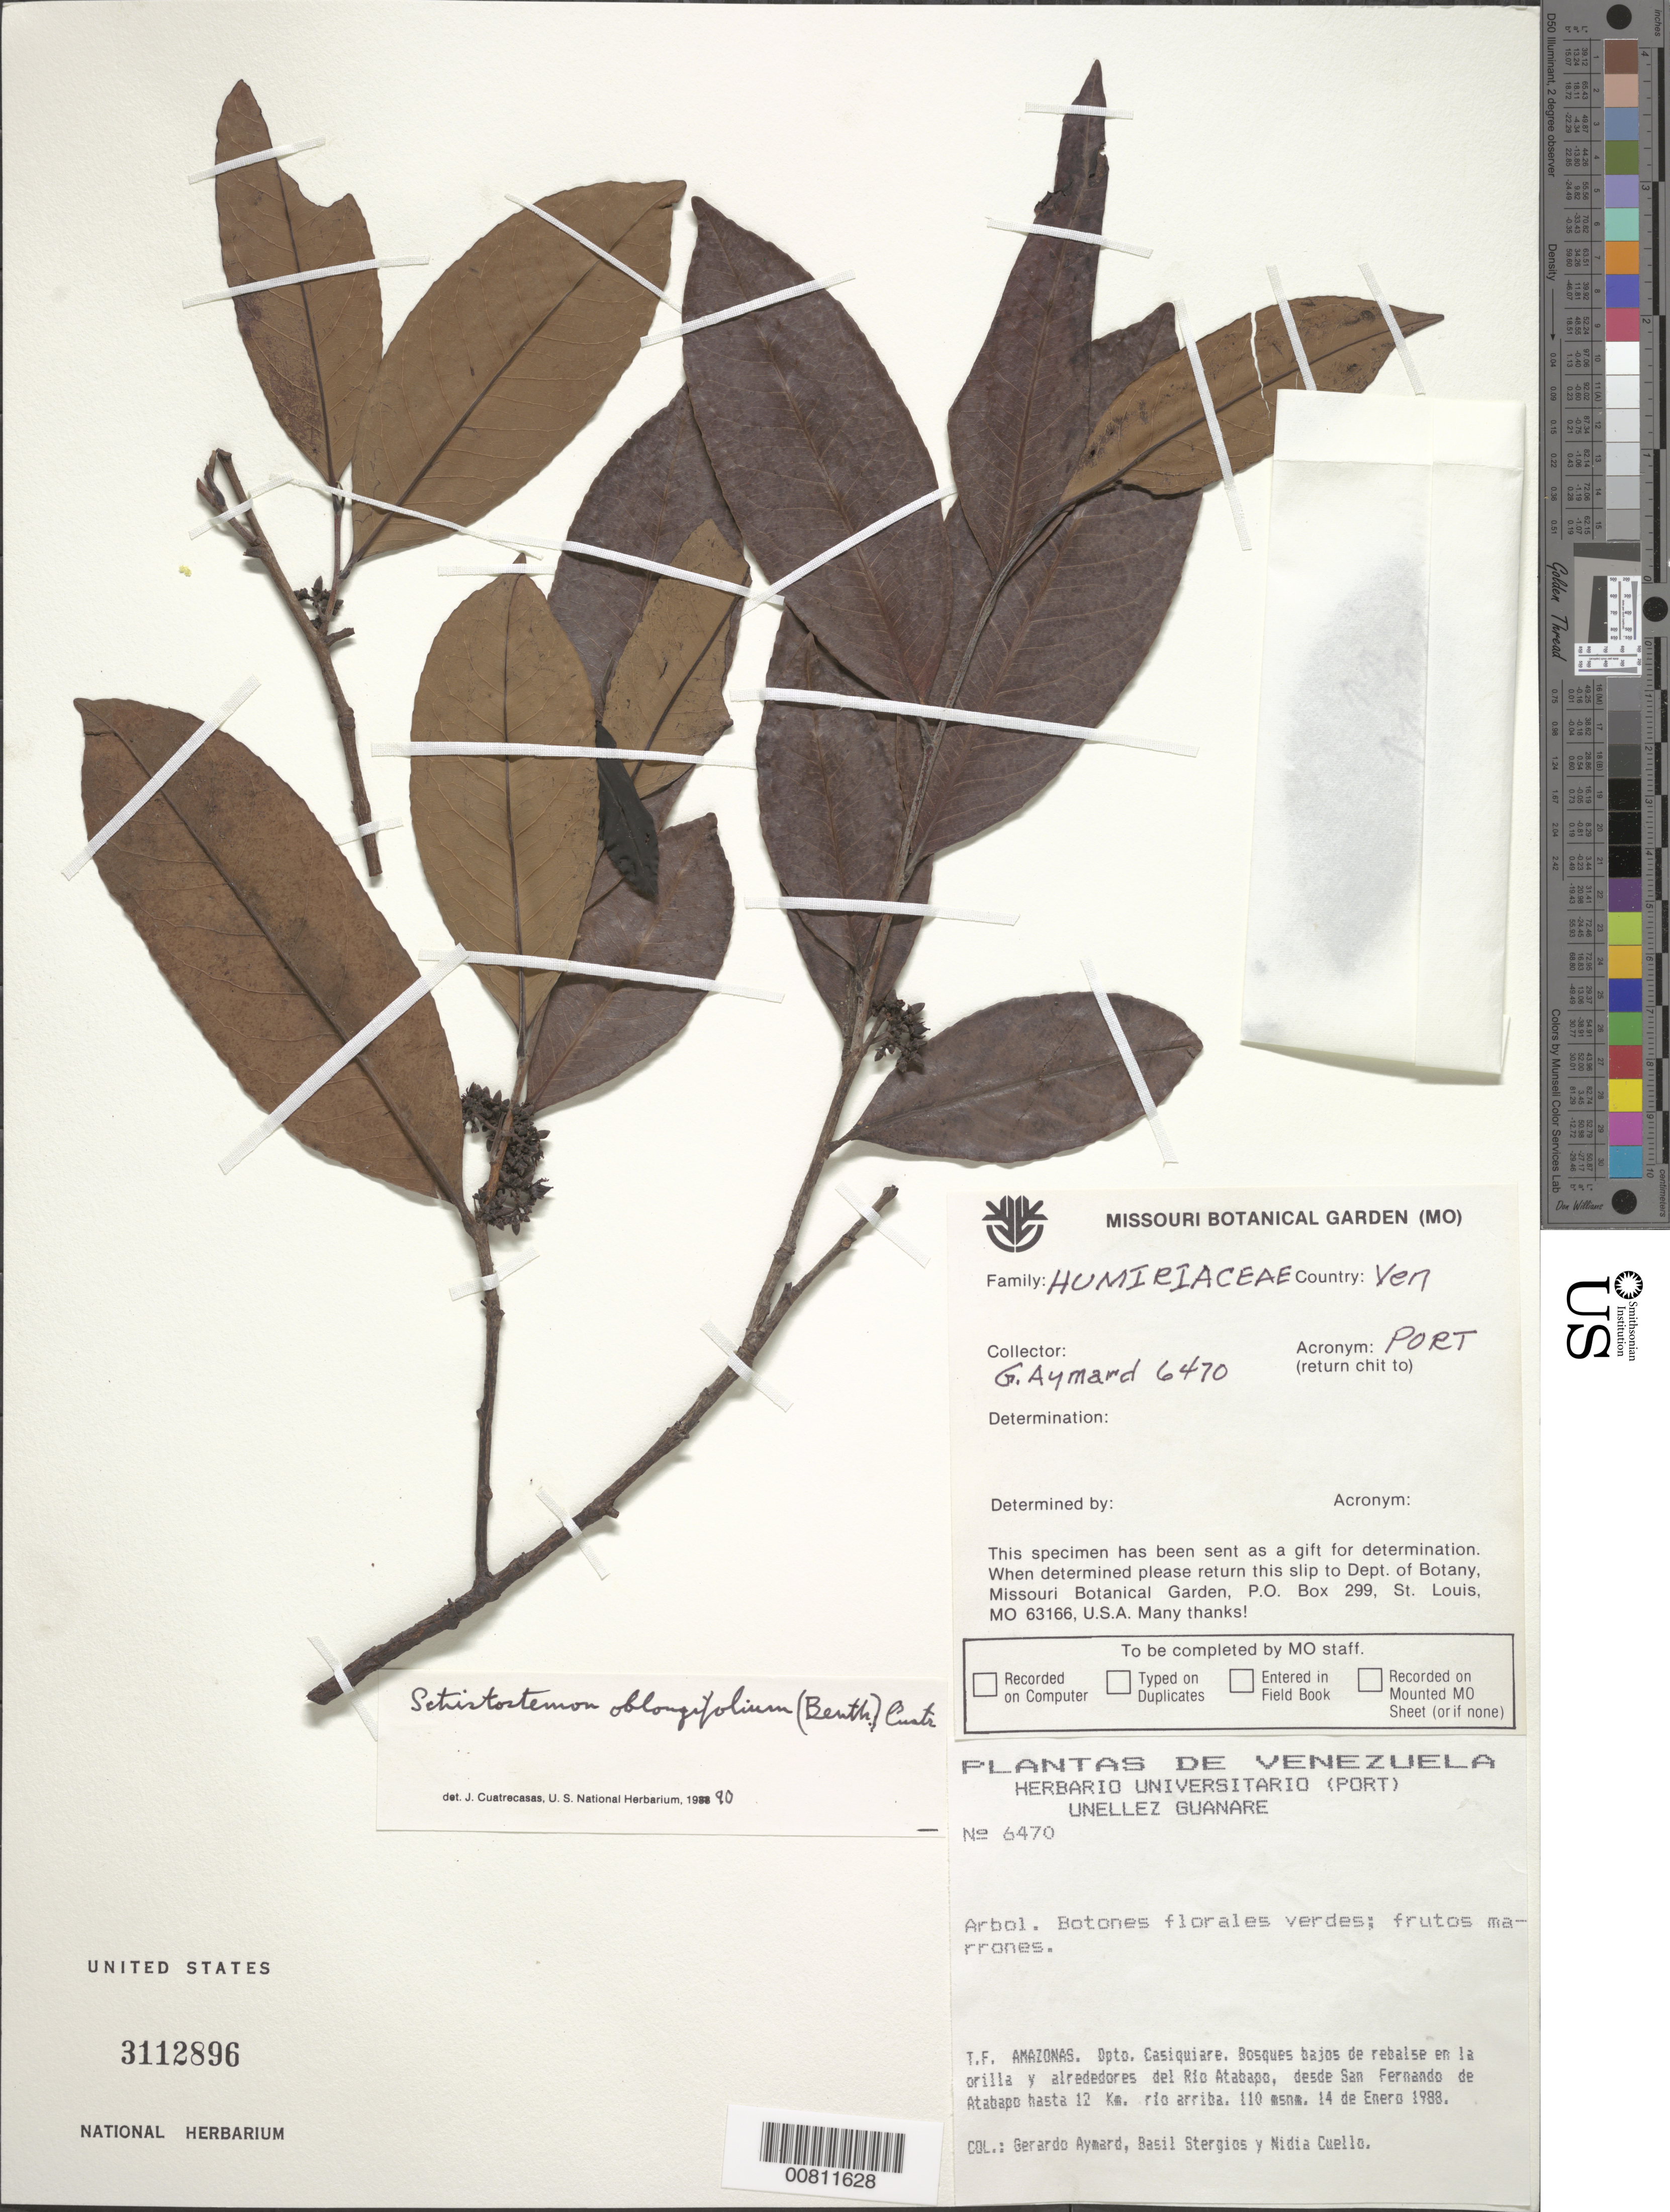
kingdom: Plantae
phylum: Tracheophyta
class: Magnoliopsida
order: Malpighiales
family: Humiriaceae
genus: Schistostemon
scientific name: Schistostemon oblongifolius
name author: (Benth.) Cuatrec.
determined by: Cuatrecasas, J.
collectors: G. A. Aymard, B. G. Stergios & N. L. Cuello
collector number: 6470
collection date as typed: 14-Jan-88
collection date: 1988-01-14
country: Venezuela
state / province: Amazonas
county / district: Atabapo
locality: Río Atabapo, desde San Fernando de Atabapo hasta 12 km río Arriba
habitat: Bosques bajos de rebalse en la orilla y alrededores del rio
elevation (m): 110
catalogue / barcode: US 3112896